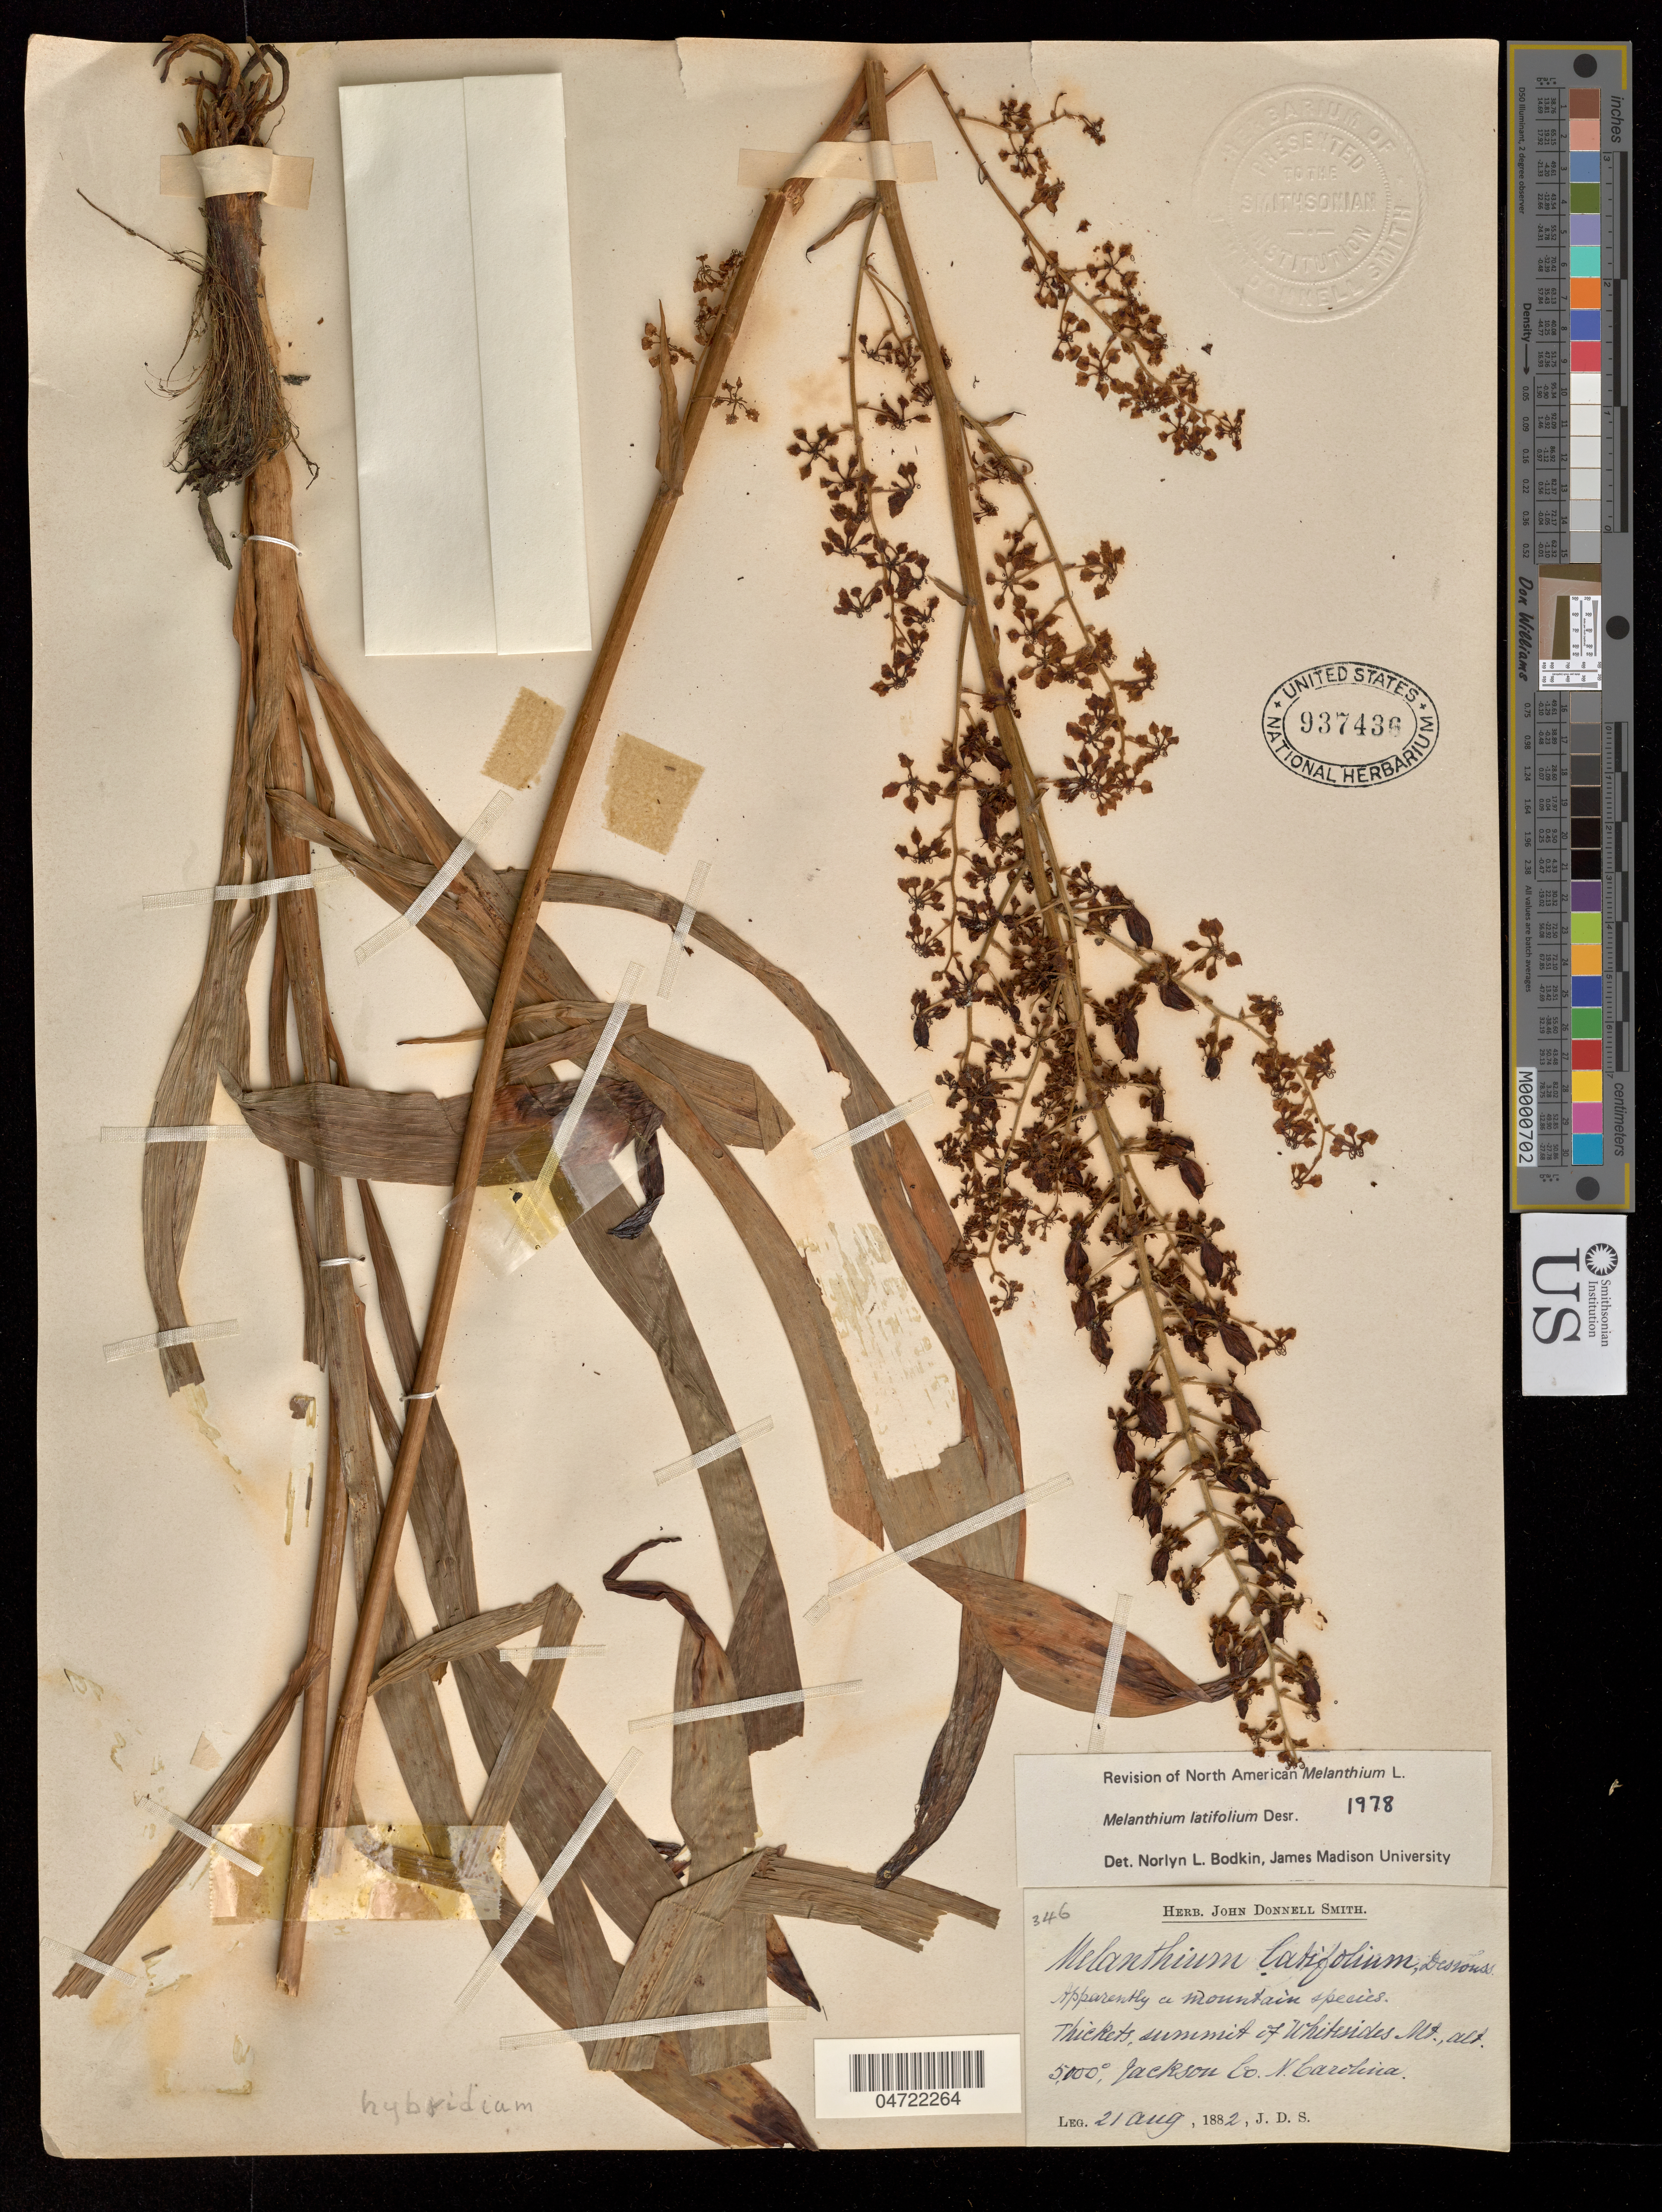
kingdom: Plantae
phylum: Tracheophyta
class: Liliopsida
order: Liliales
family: Melanthiaceae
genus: Melanthium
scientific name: Melanthium latifolium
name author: Desr.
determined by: Bodkin, N. L.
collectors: J. Donnell Smith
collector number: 346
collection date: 1882-08-21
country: United States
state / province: North Carolina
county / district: Jackson County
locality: Thicket near summit of Whitesides Mt.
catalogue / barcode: US 937436